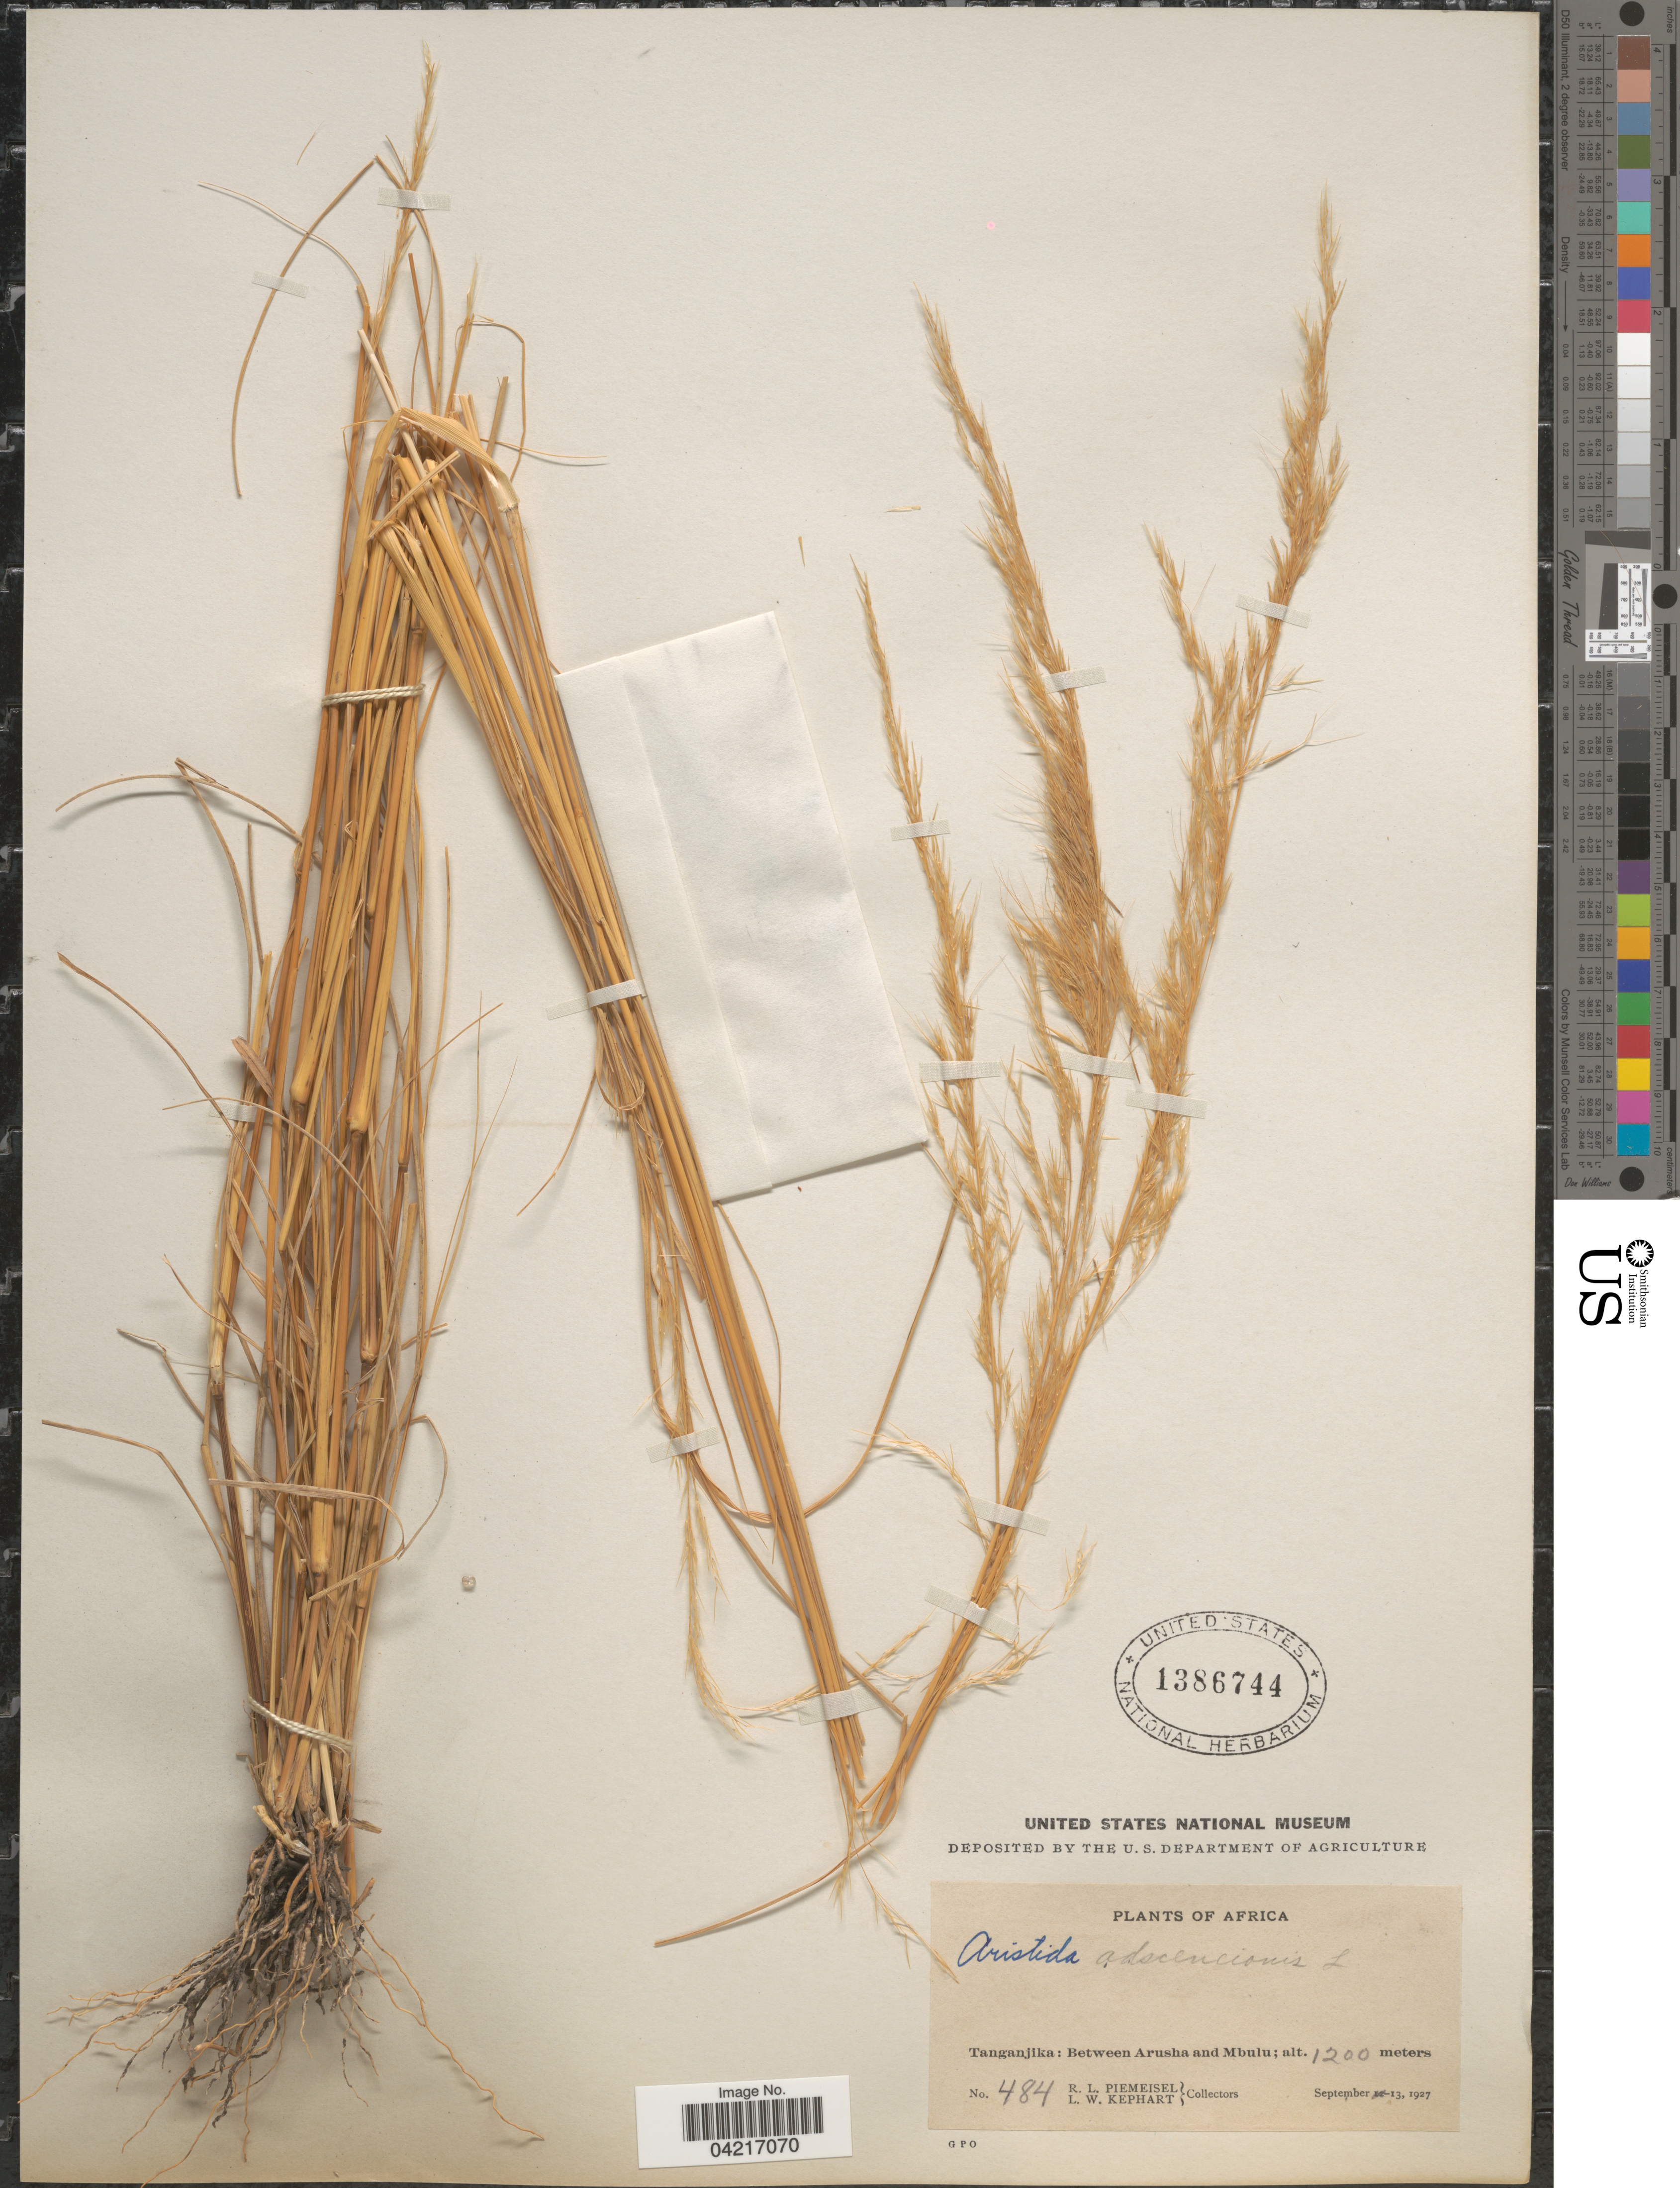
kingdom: Plantae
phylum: Tracheophyta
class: Liliopsida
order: Poales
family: Poaceae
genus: Aristida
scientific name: Aristida adscensionis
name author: L.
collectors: R. L. Piemeisel & L. W. Kephart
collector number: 484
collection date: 1927-09-13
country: Tanzania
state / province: Arusha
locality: Tanganjika: Between Arusha and Mbulu.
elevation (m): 1200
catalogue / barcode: US 1386744